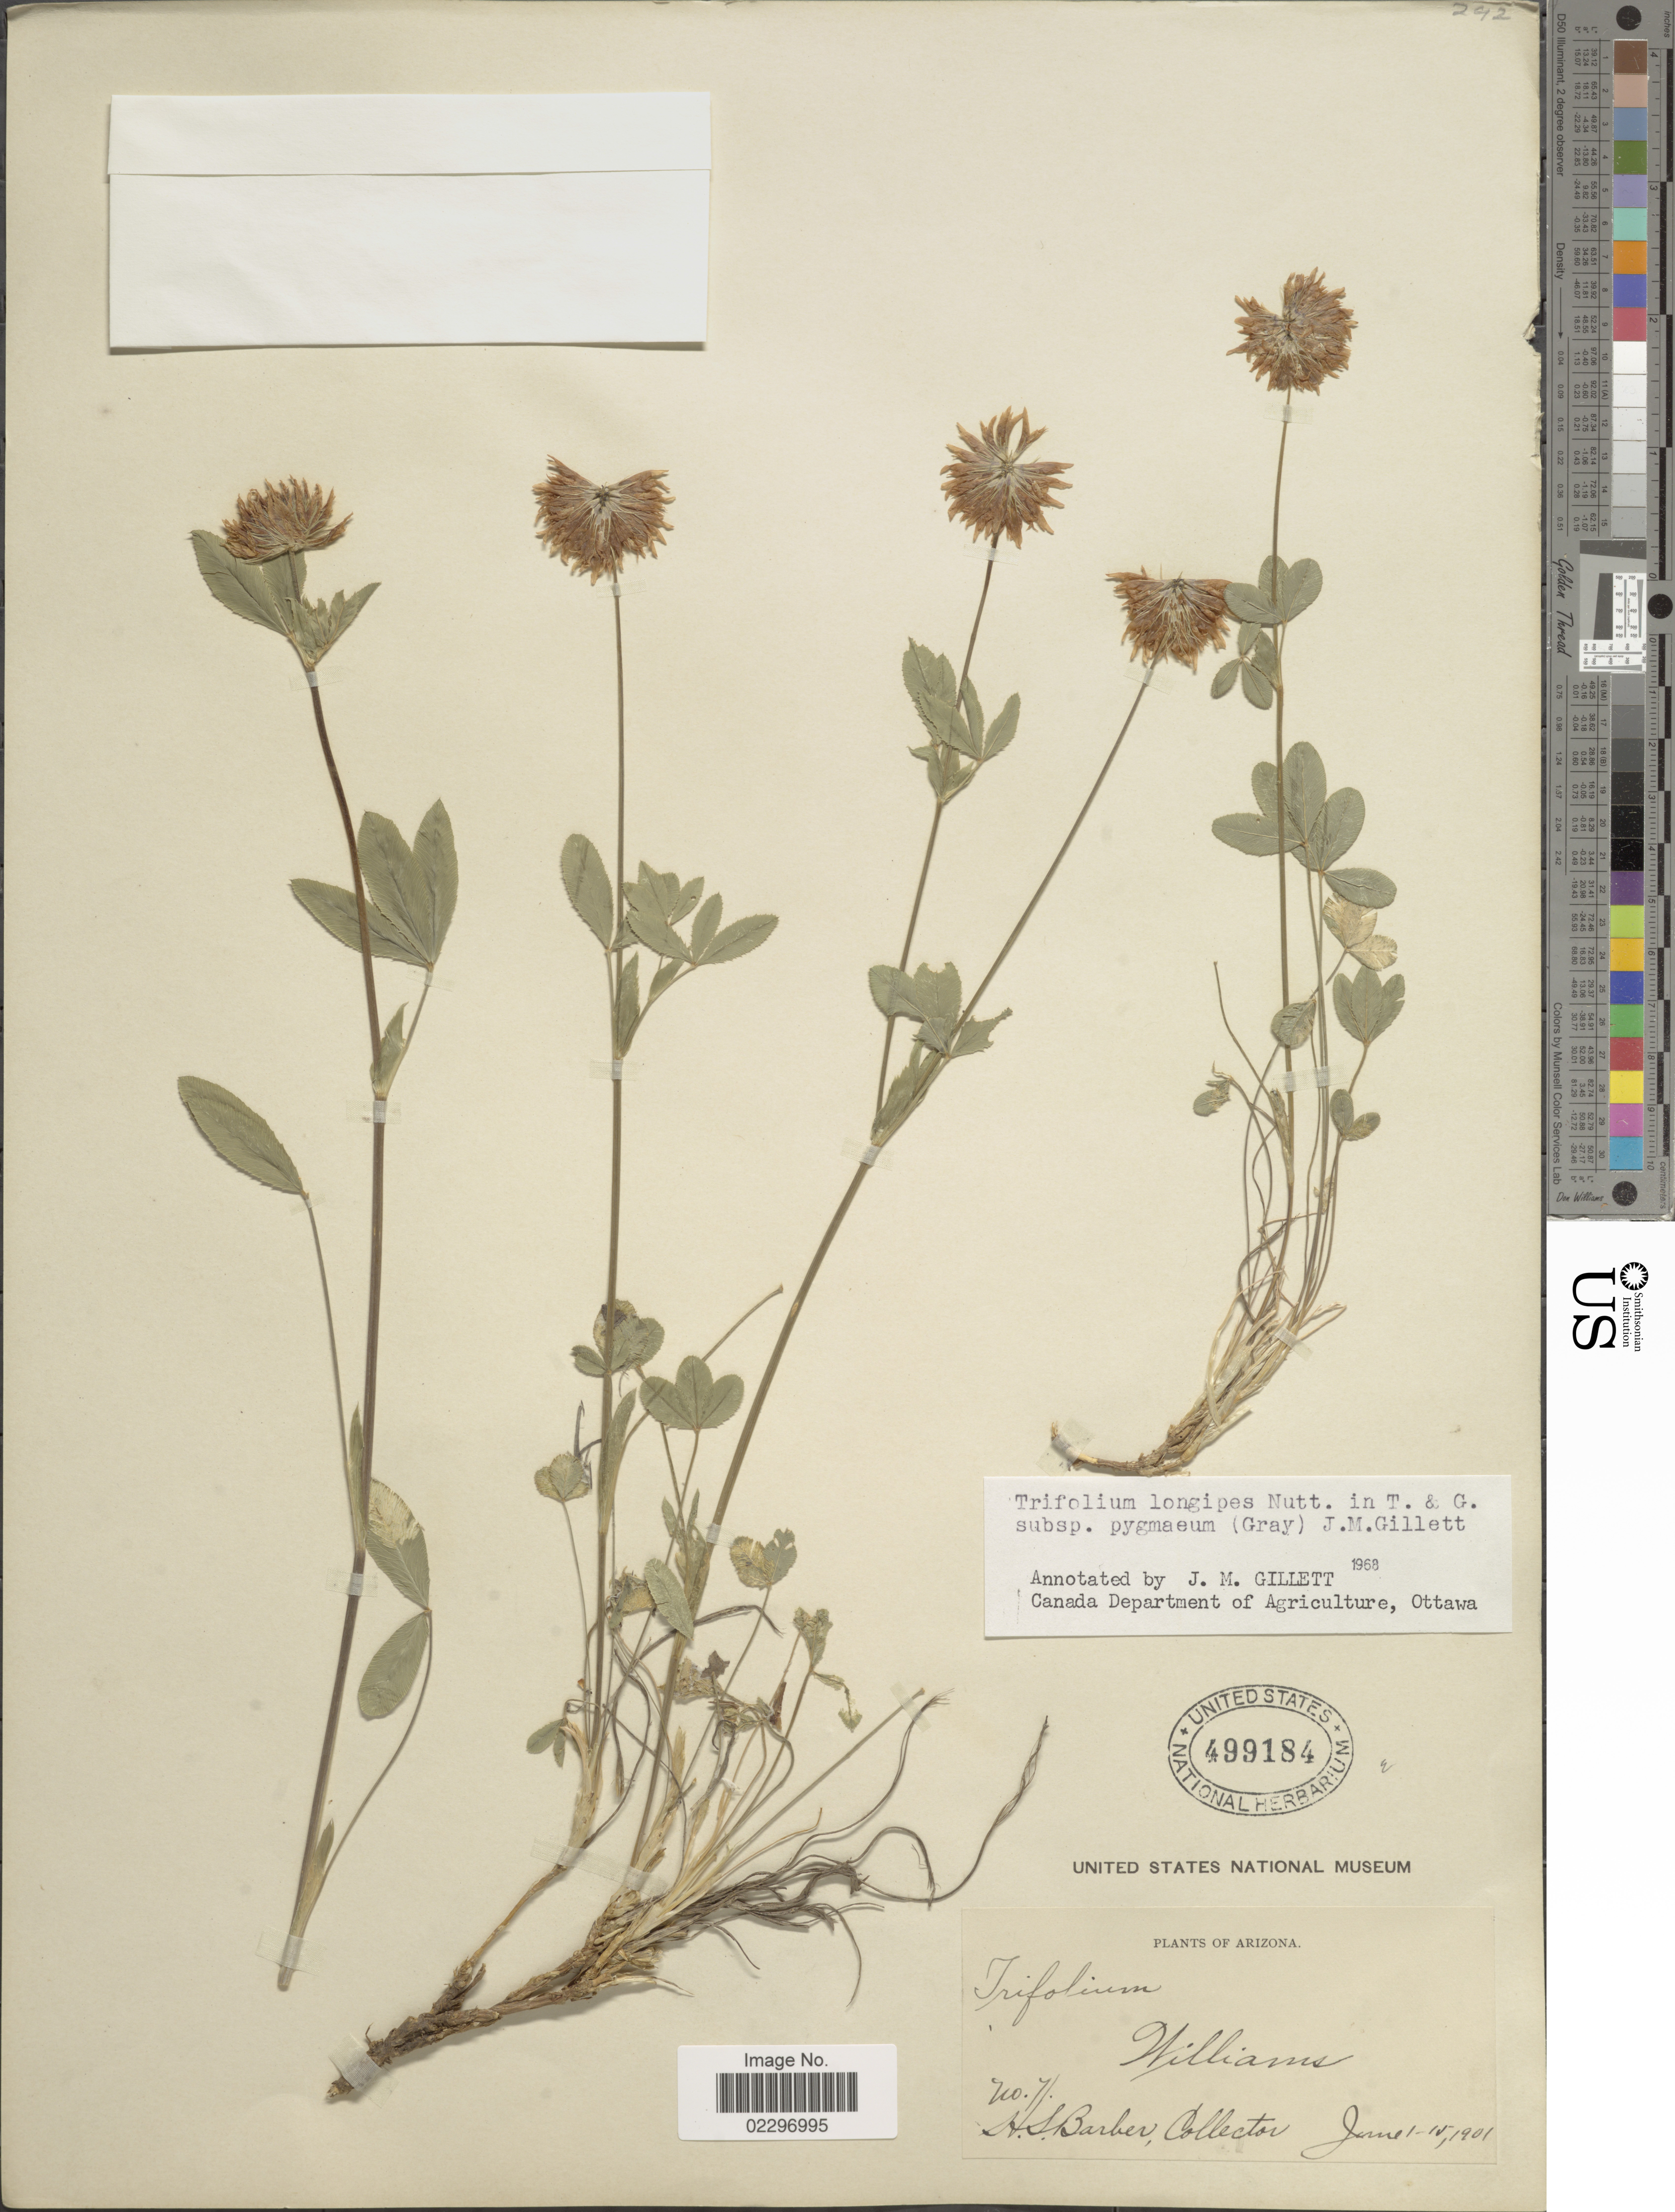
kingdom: Plantae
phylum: Tracheophyta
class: Magnoliopsida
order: Fabales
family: Fabaceae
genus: Trifolium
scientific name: Trifolium longipes var. pygmaeum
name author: A. Gray in Ives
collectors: H. Barber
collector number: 7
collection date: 1901-06-01/1901-06-15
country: United States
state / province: Arizona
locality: Williams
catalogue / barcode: US 499184